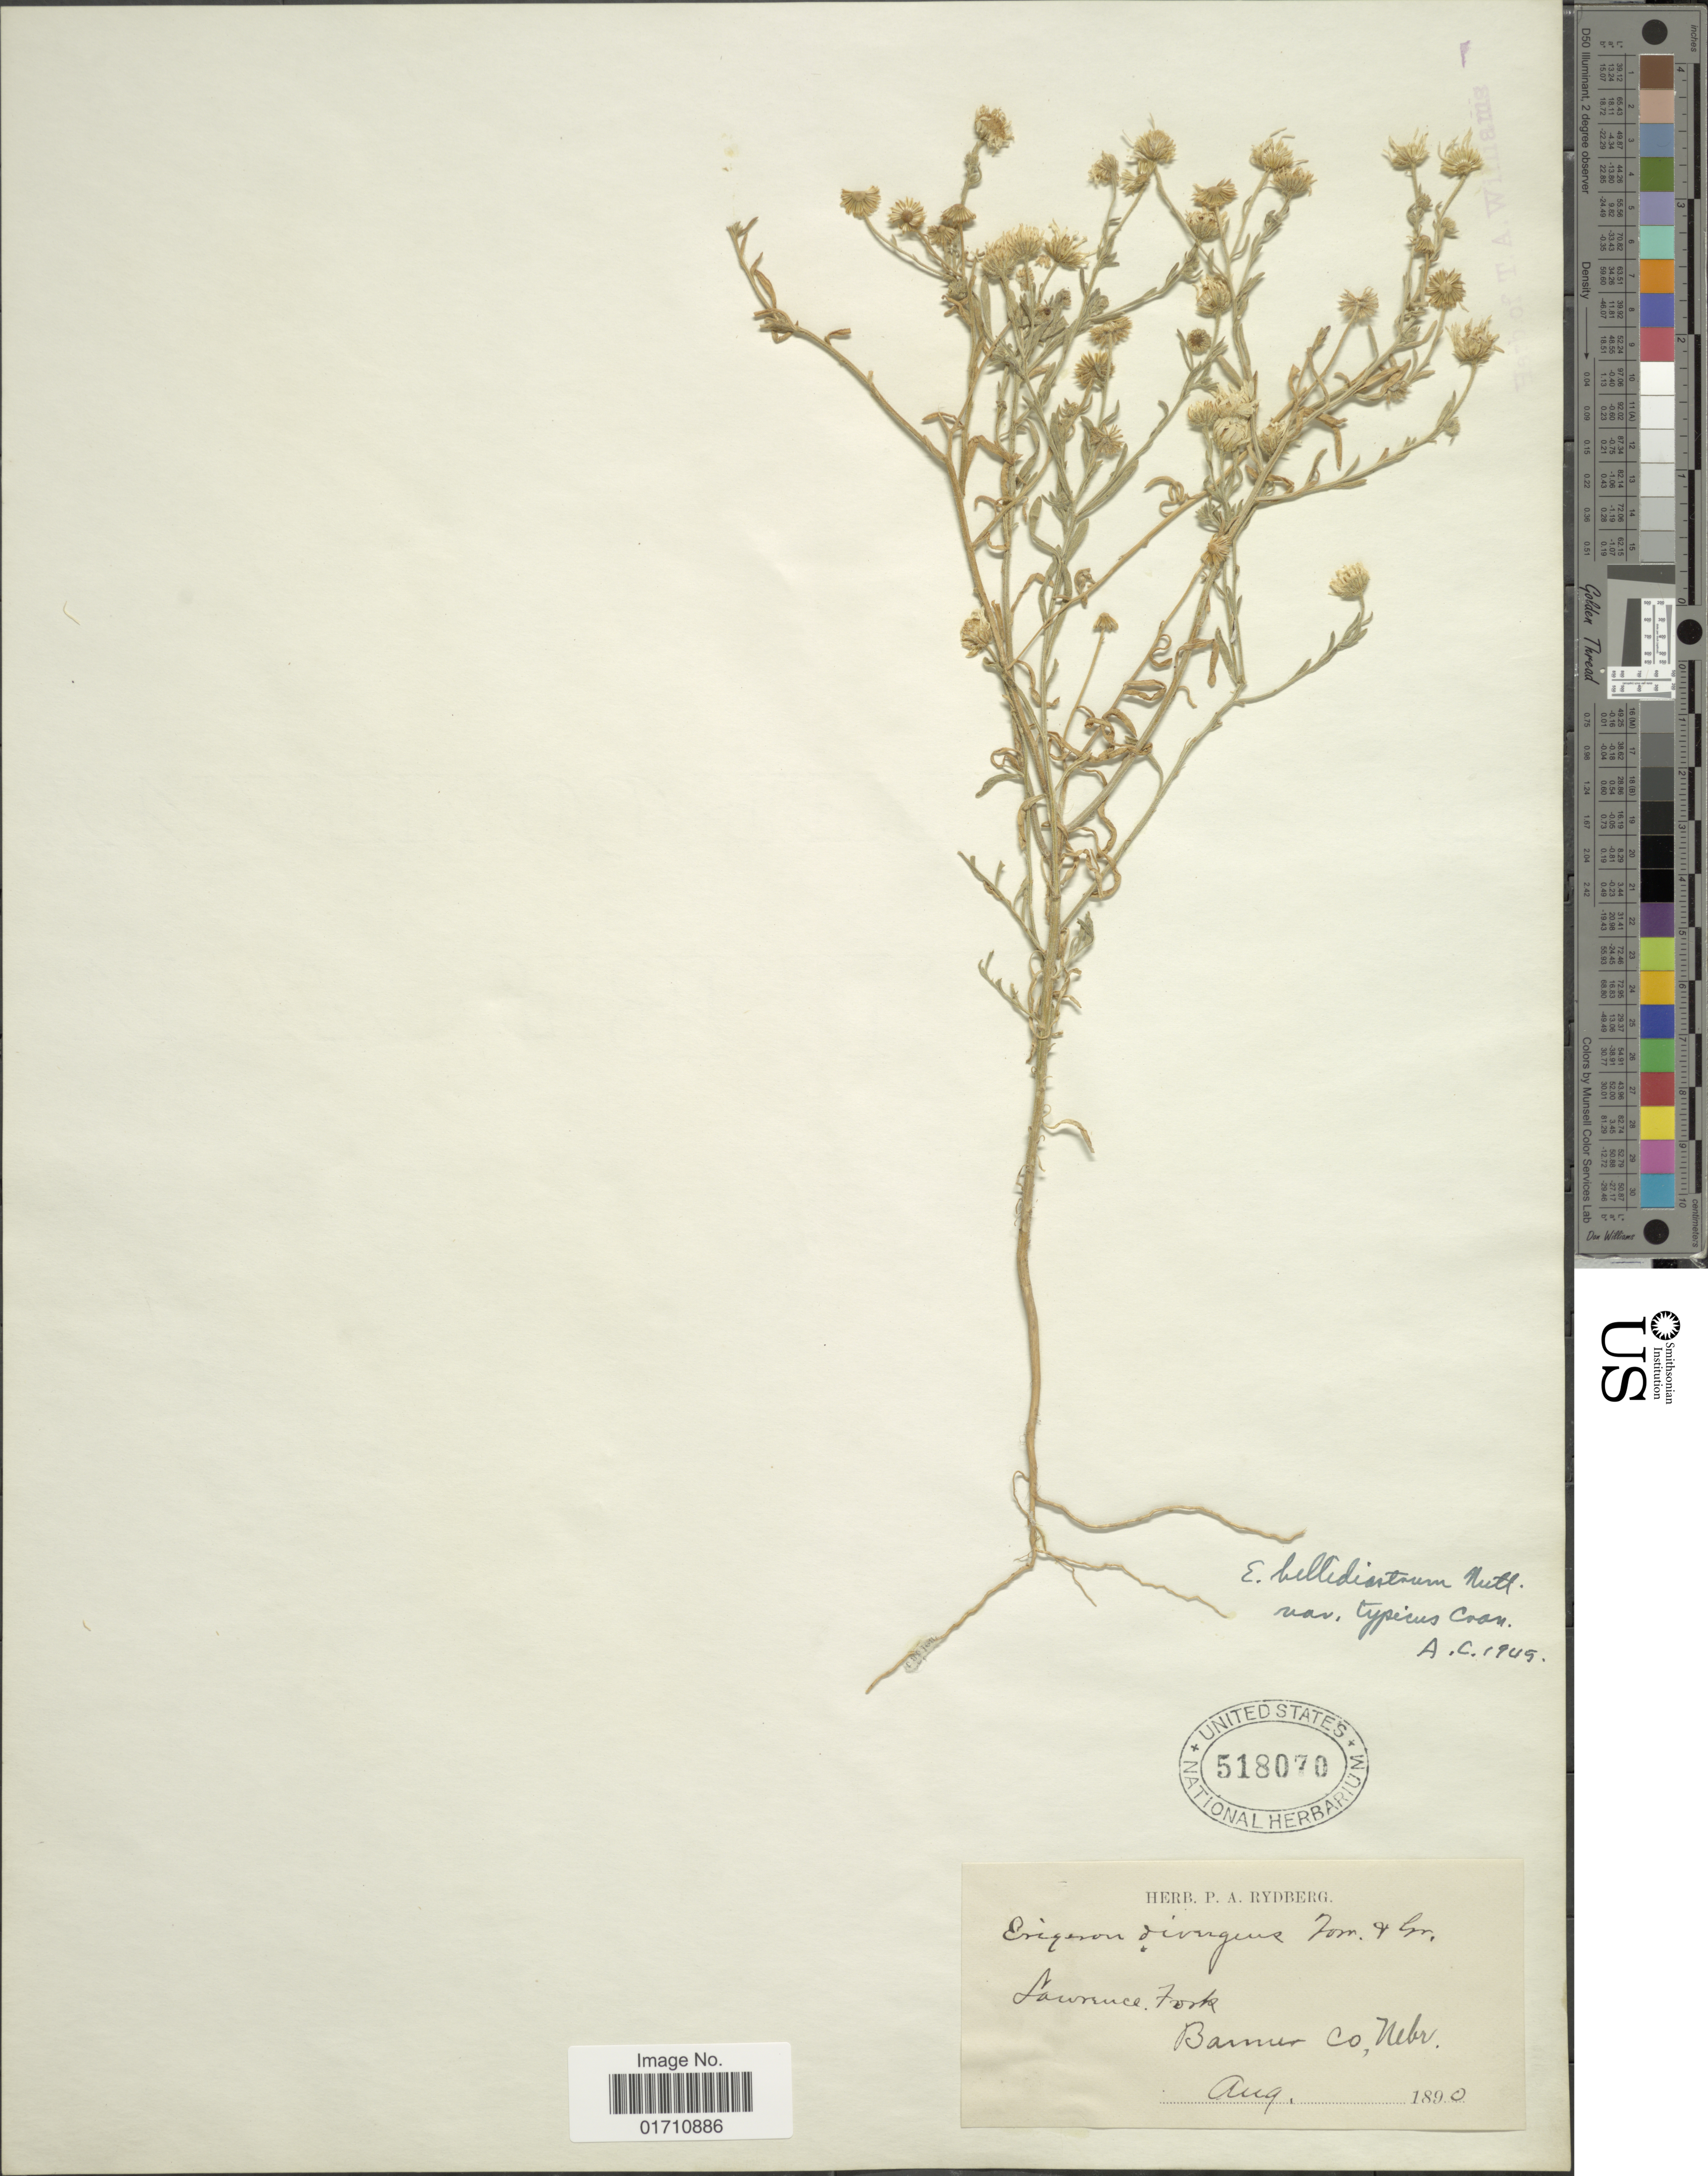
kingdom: Plantae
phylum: Tracheophyta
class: Magnoliopsida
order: Asterales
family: Asteraceae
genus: Erigeron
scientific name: Erigeron bellidiastrum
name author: Nutt.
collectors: ex herb. P. A. Rydberg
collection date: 1890-08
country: United States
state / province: Nebraska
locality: Lawrence Fork, Bannier Co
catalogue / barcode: US 518070